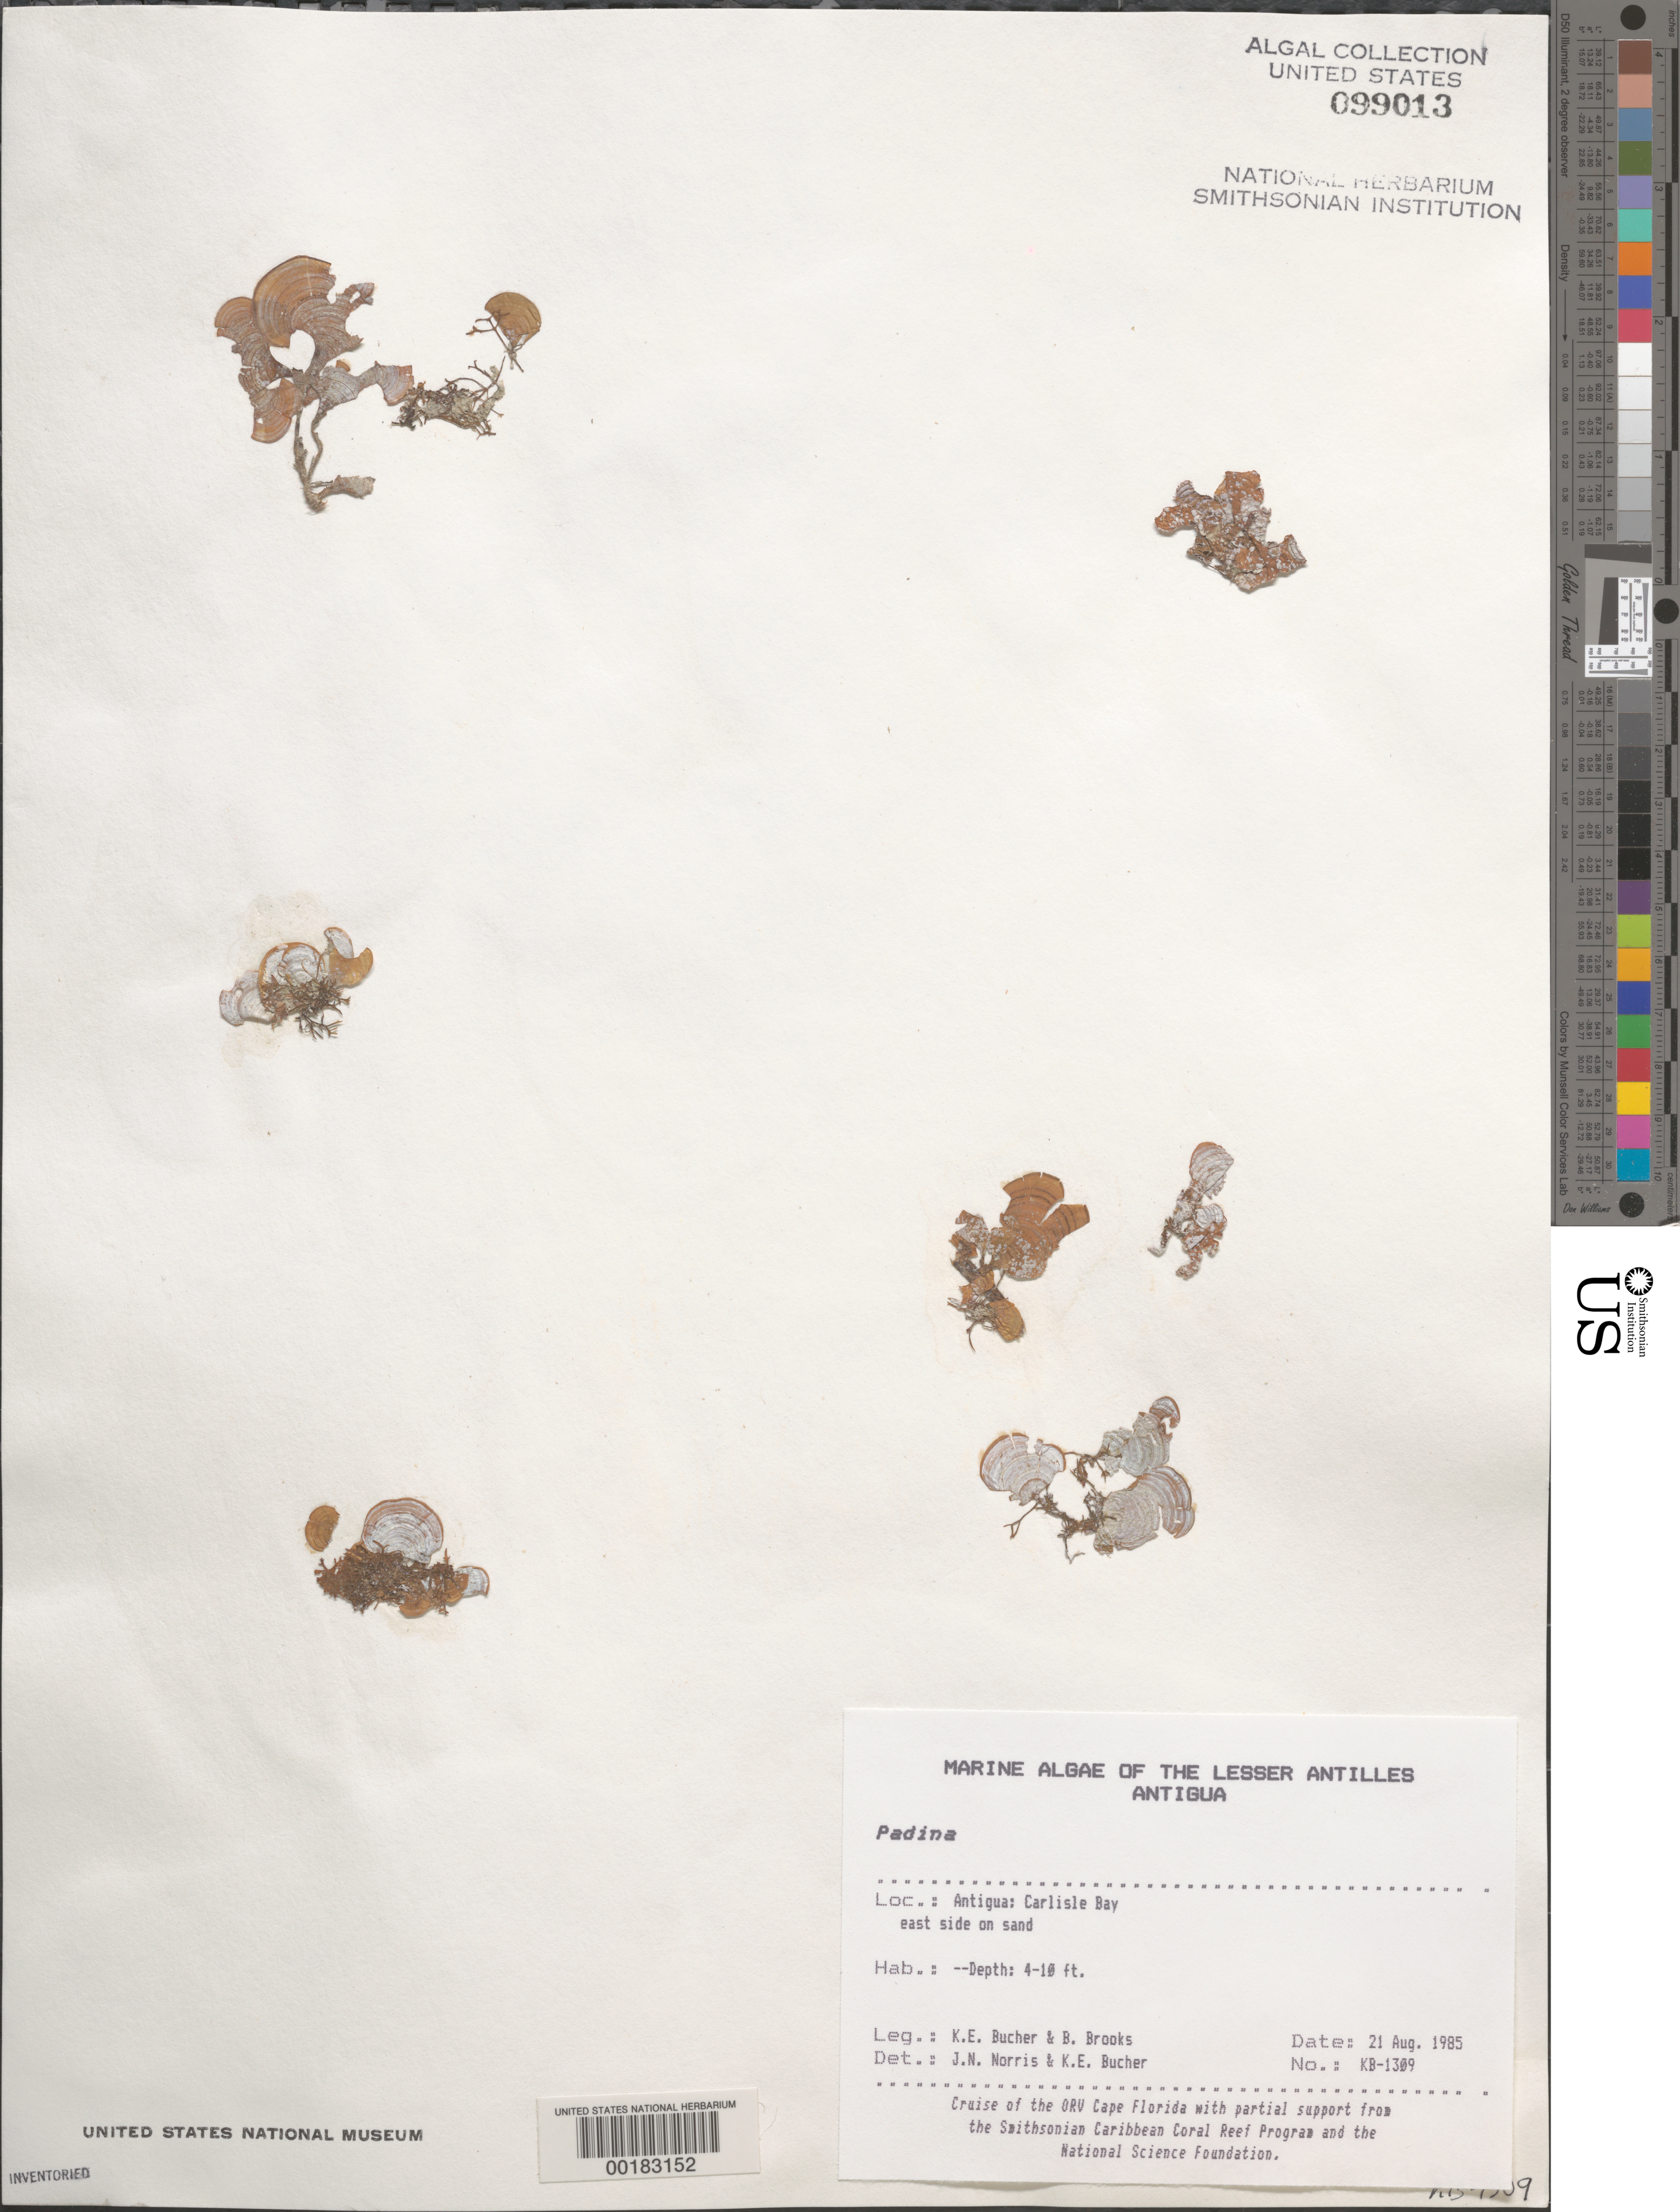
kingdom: Chromista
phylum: Ochrophyta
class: Phaeophyceae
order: Dictyotales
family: Dictyotaceae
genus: Padina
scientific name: Padina sp.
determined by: Norris, J. N.; Bucher, K. E.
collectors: K. E. Bucher & B. Brooks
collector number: KB-1309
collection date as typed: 21 Aug 1985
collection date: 1985-08-21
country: Antigua and Barbuda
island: Antigua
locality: Carlisle Bay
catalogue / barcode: US 99013